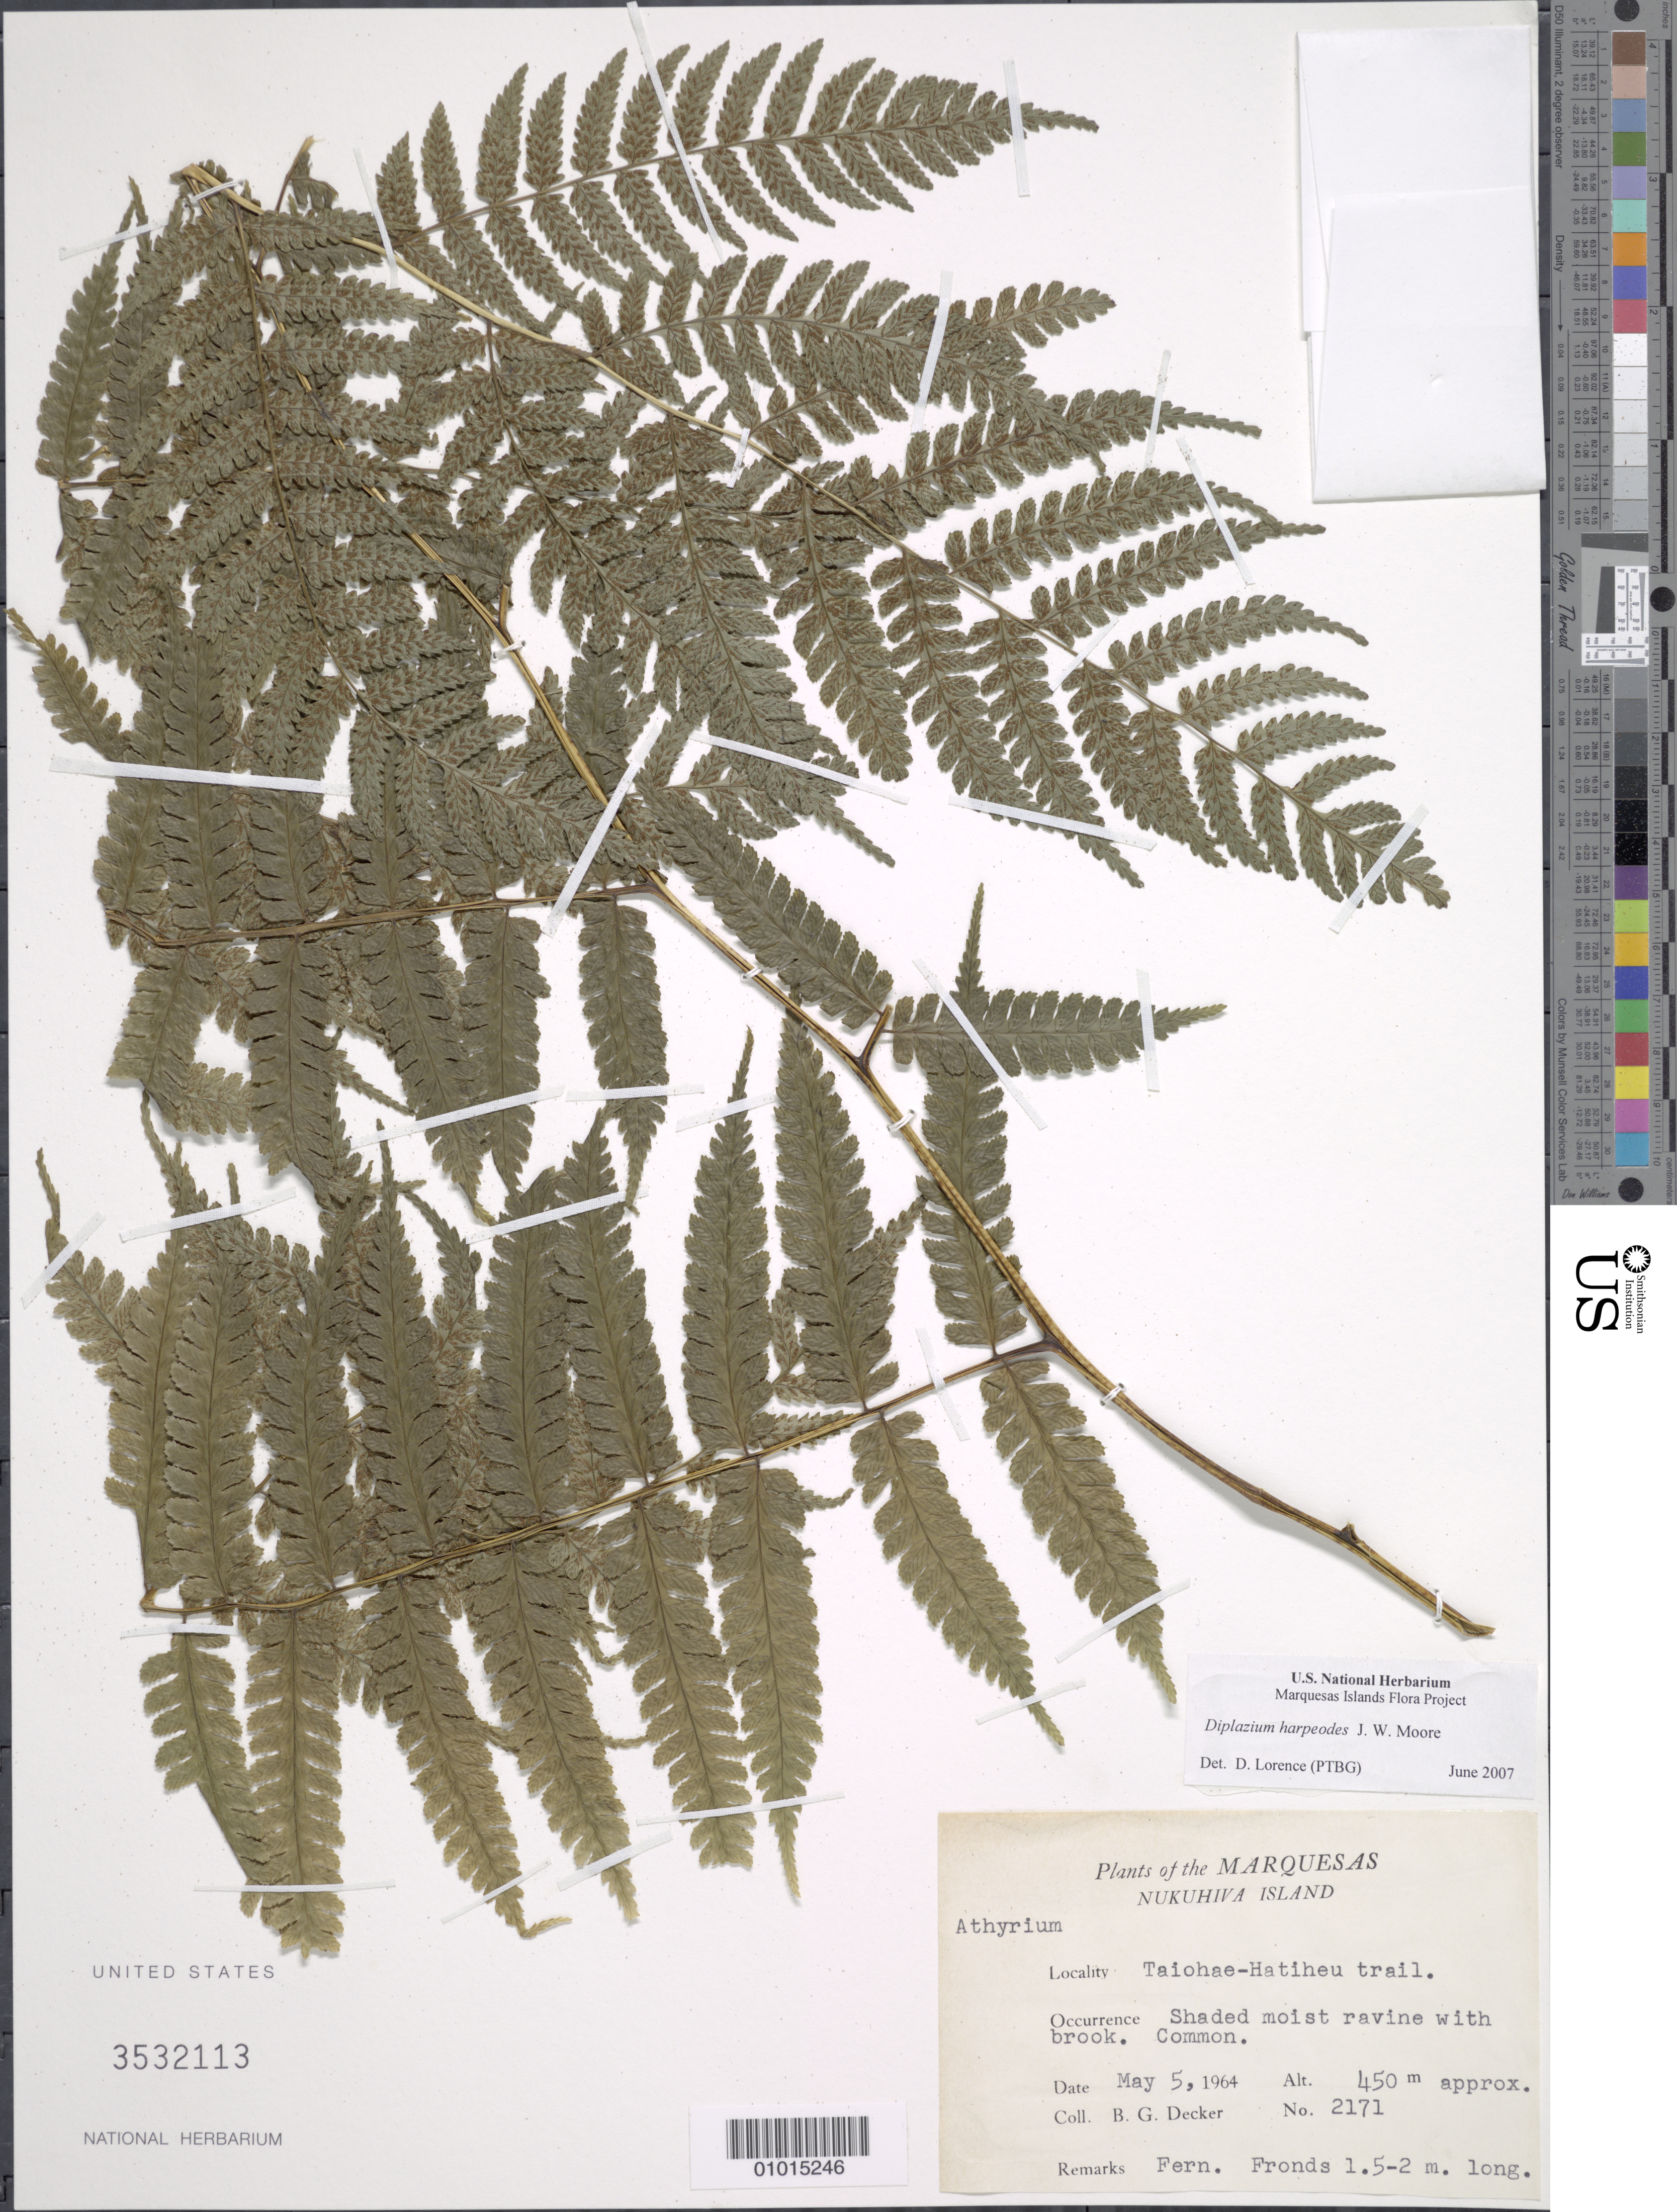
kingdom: Plantae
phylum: Tracheophyta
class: Polypodiopsida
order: Polypodiales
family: Athyriaceae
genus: Diplazium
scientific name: Diplazium harpeodes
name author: T. Moore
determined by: Lorence, David H., (PTBG), National Tropical Botanical Garden (UNITED STATES)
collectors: B. G. Decker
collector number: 2171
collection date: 1964-05-05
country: French Polynesia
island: Nuku Hiva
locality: Taiohae-Hatiheu trail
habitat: Shaded moist ravine with brook; common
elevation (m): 450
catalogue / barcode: US 3532113